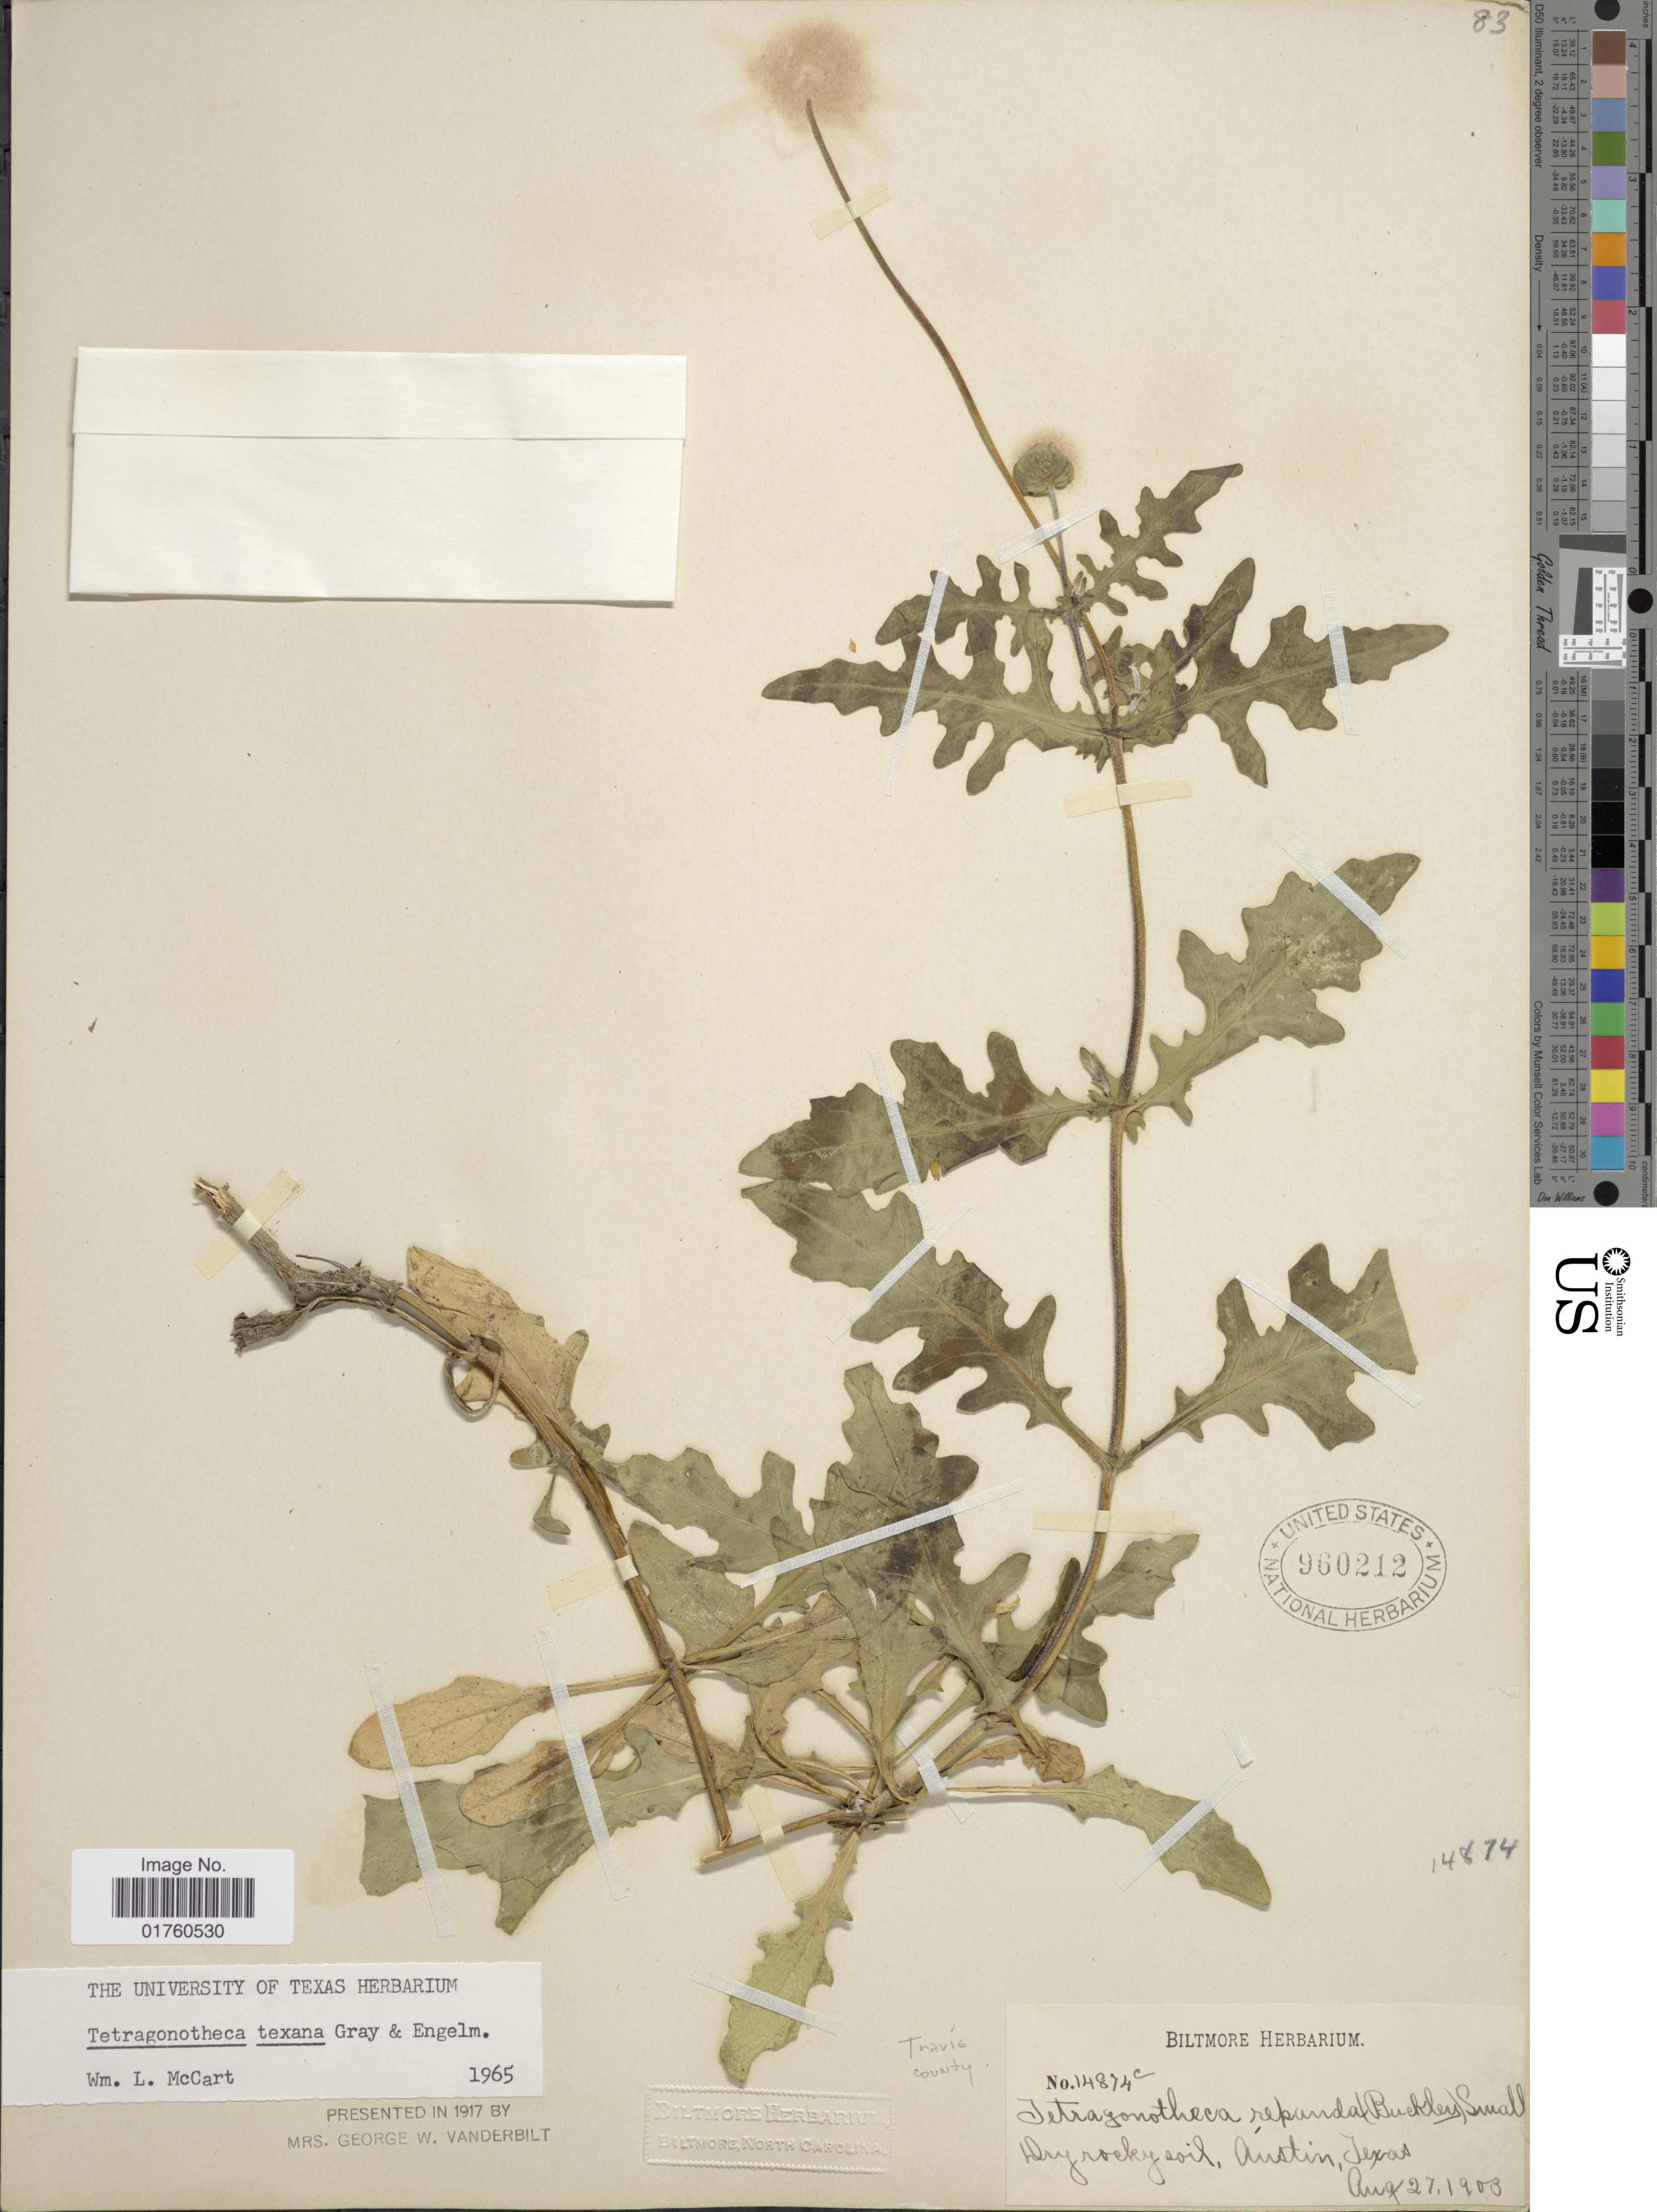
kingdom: Plantae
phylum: Tracheophyta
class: Magnoliopsida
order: Asterales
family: Asteraceae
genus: Tetragonotheca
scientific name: Tetragonotheca texana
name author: A. Gray & Engelm.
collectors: ex herb. Biltmore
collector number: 14874c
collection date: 1903-08-27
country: United States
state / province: Texas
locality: Austin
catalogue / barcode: US 960212